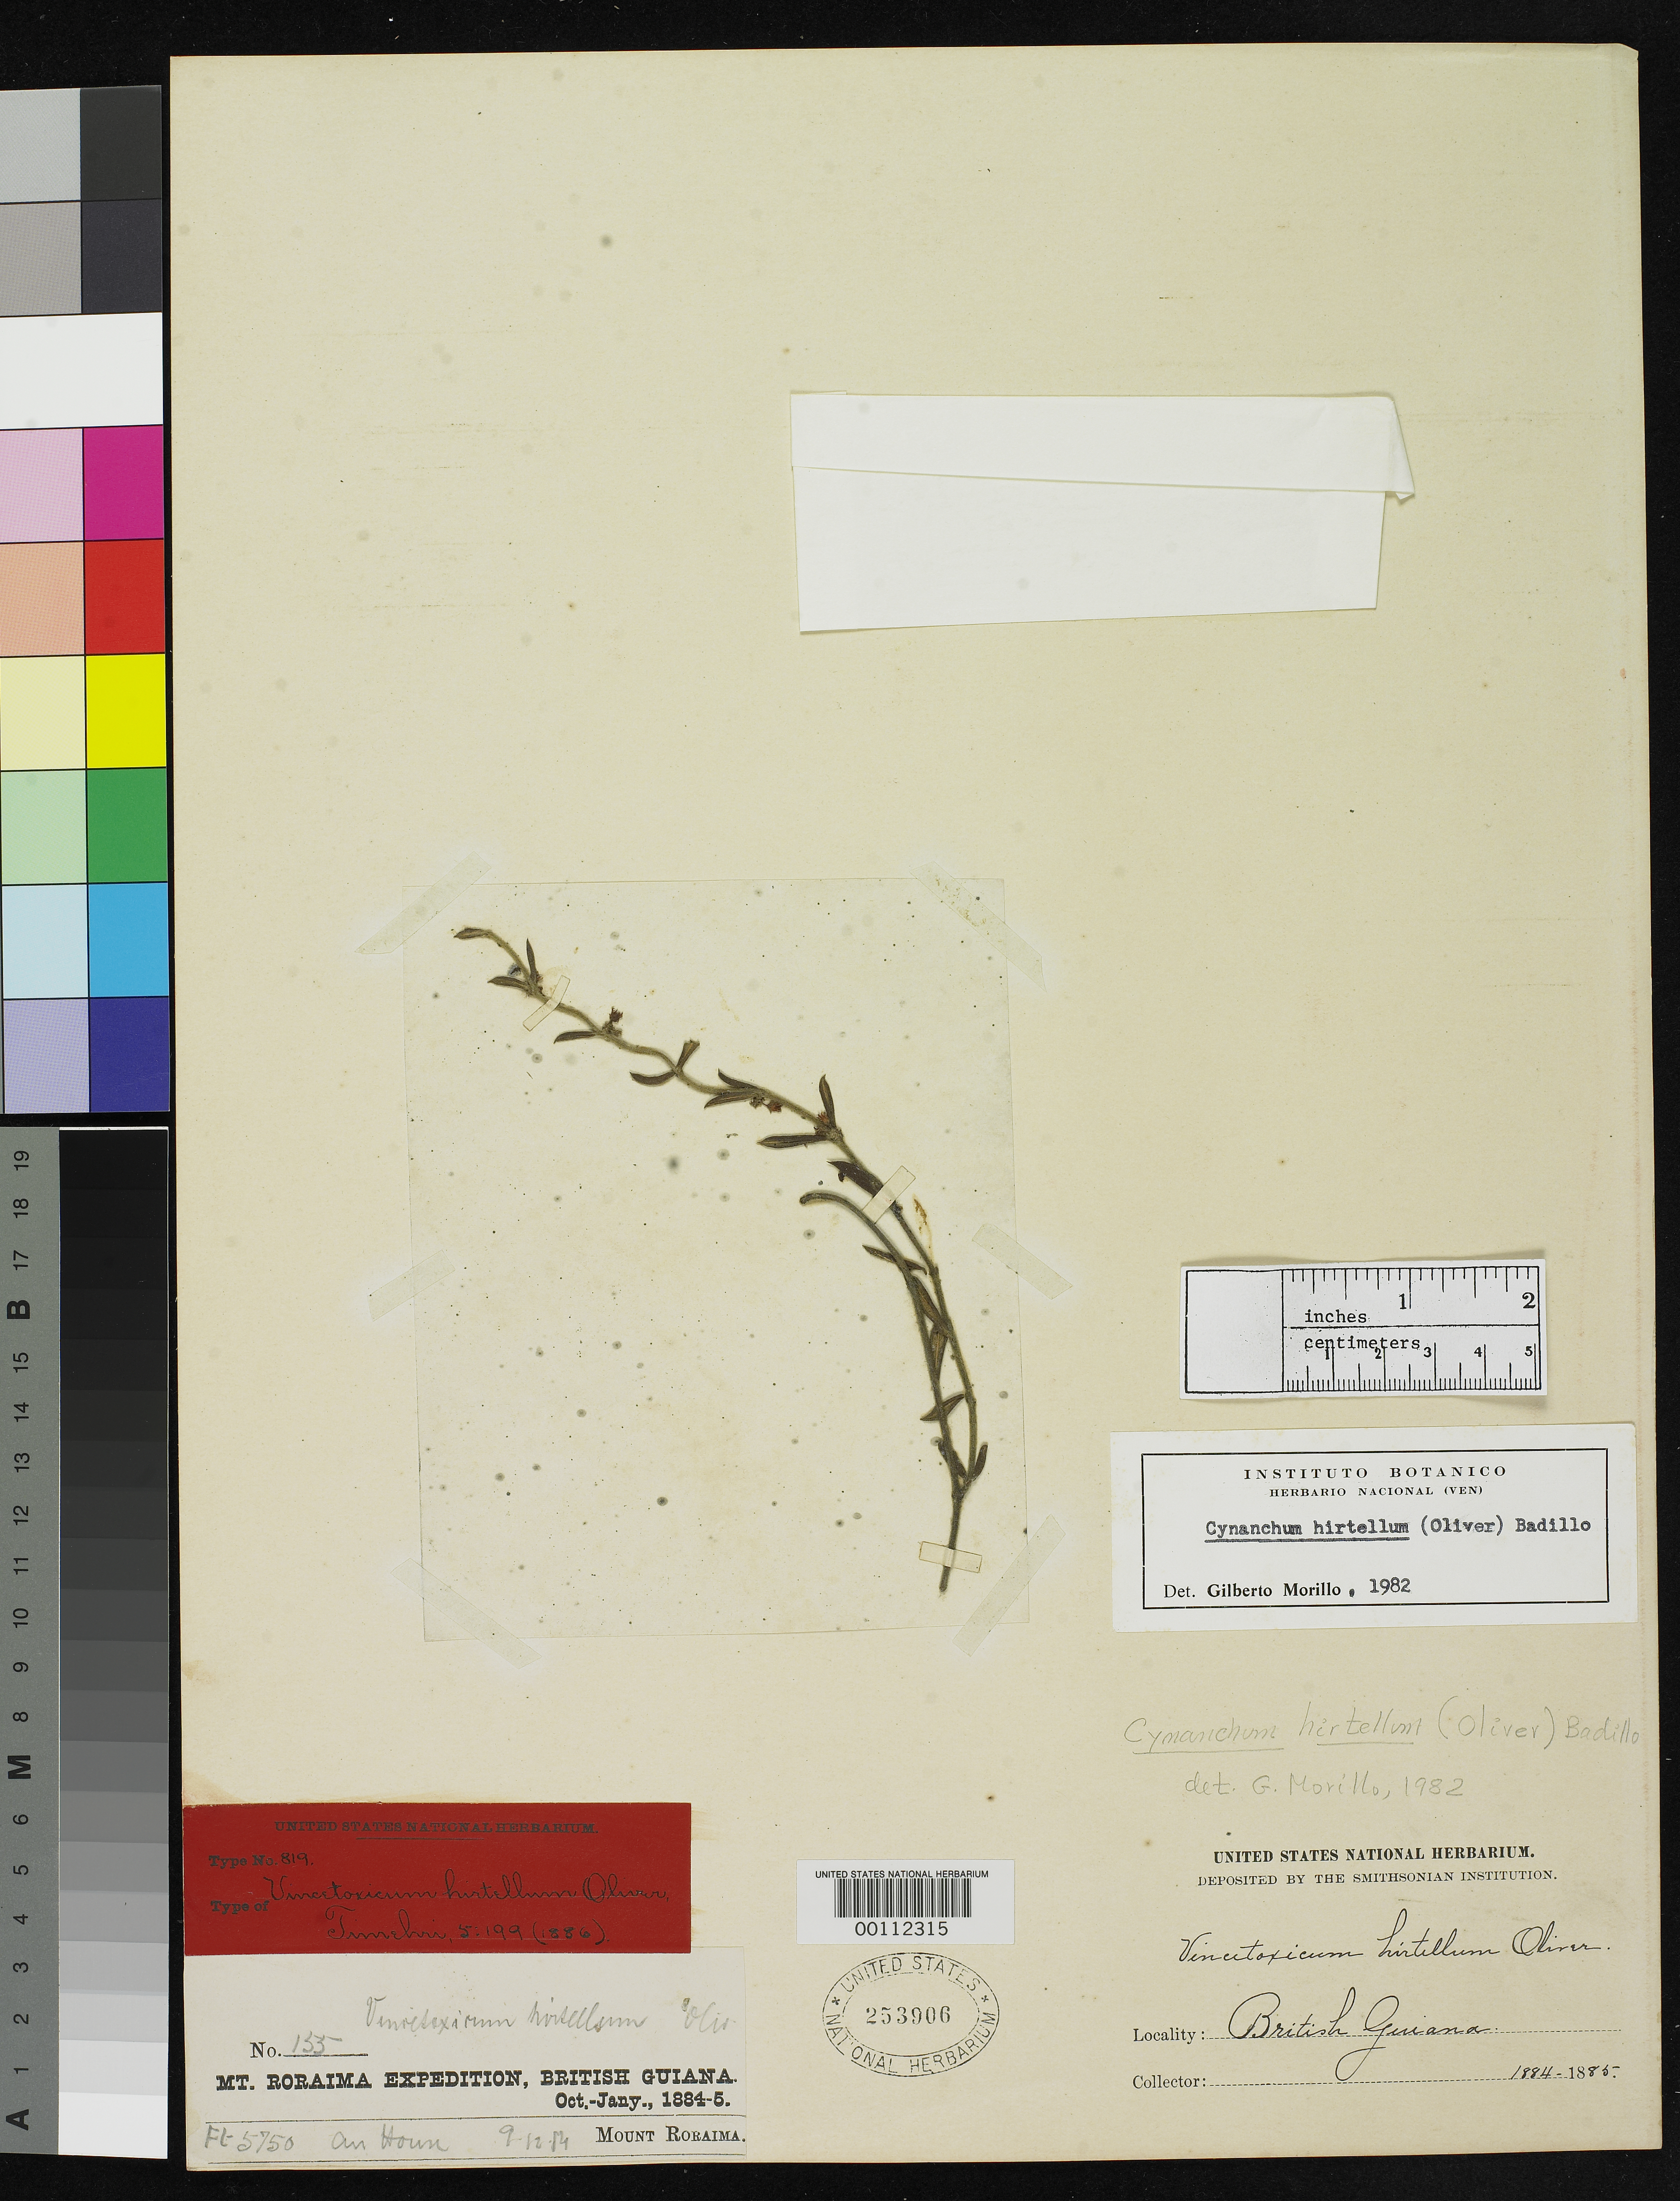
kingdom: Plantae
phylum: Tracheophyta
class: Magnoliopsida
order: Gentianales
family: Apocynaceae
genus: Vincetoxicum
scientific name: Vincetoxicum hirtellum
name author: Oliv. in Thurn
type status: Type Collection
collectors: E. F. im Thurn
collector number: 155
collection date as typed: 09 Dec 1884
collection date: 1884-12-09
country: Guyana / Venezuela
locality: Roraima.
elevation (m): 1753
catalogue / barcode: US 253906